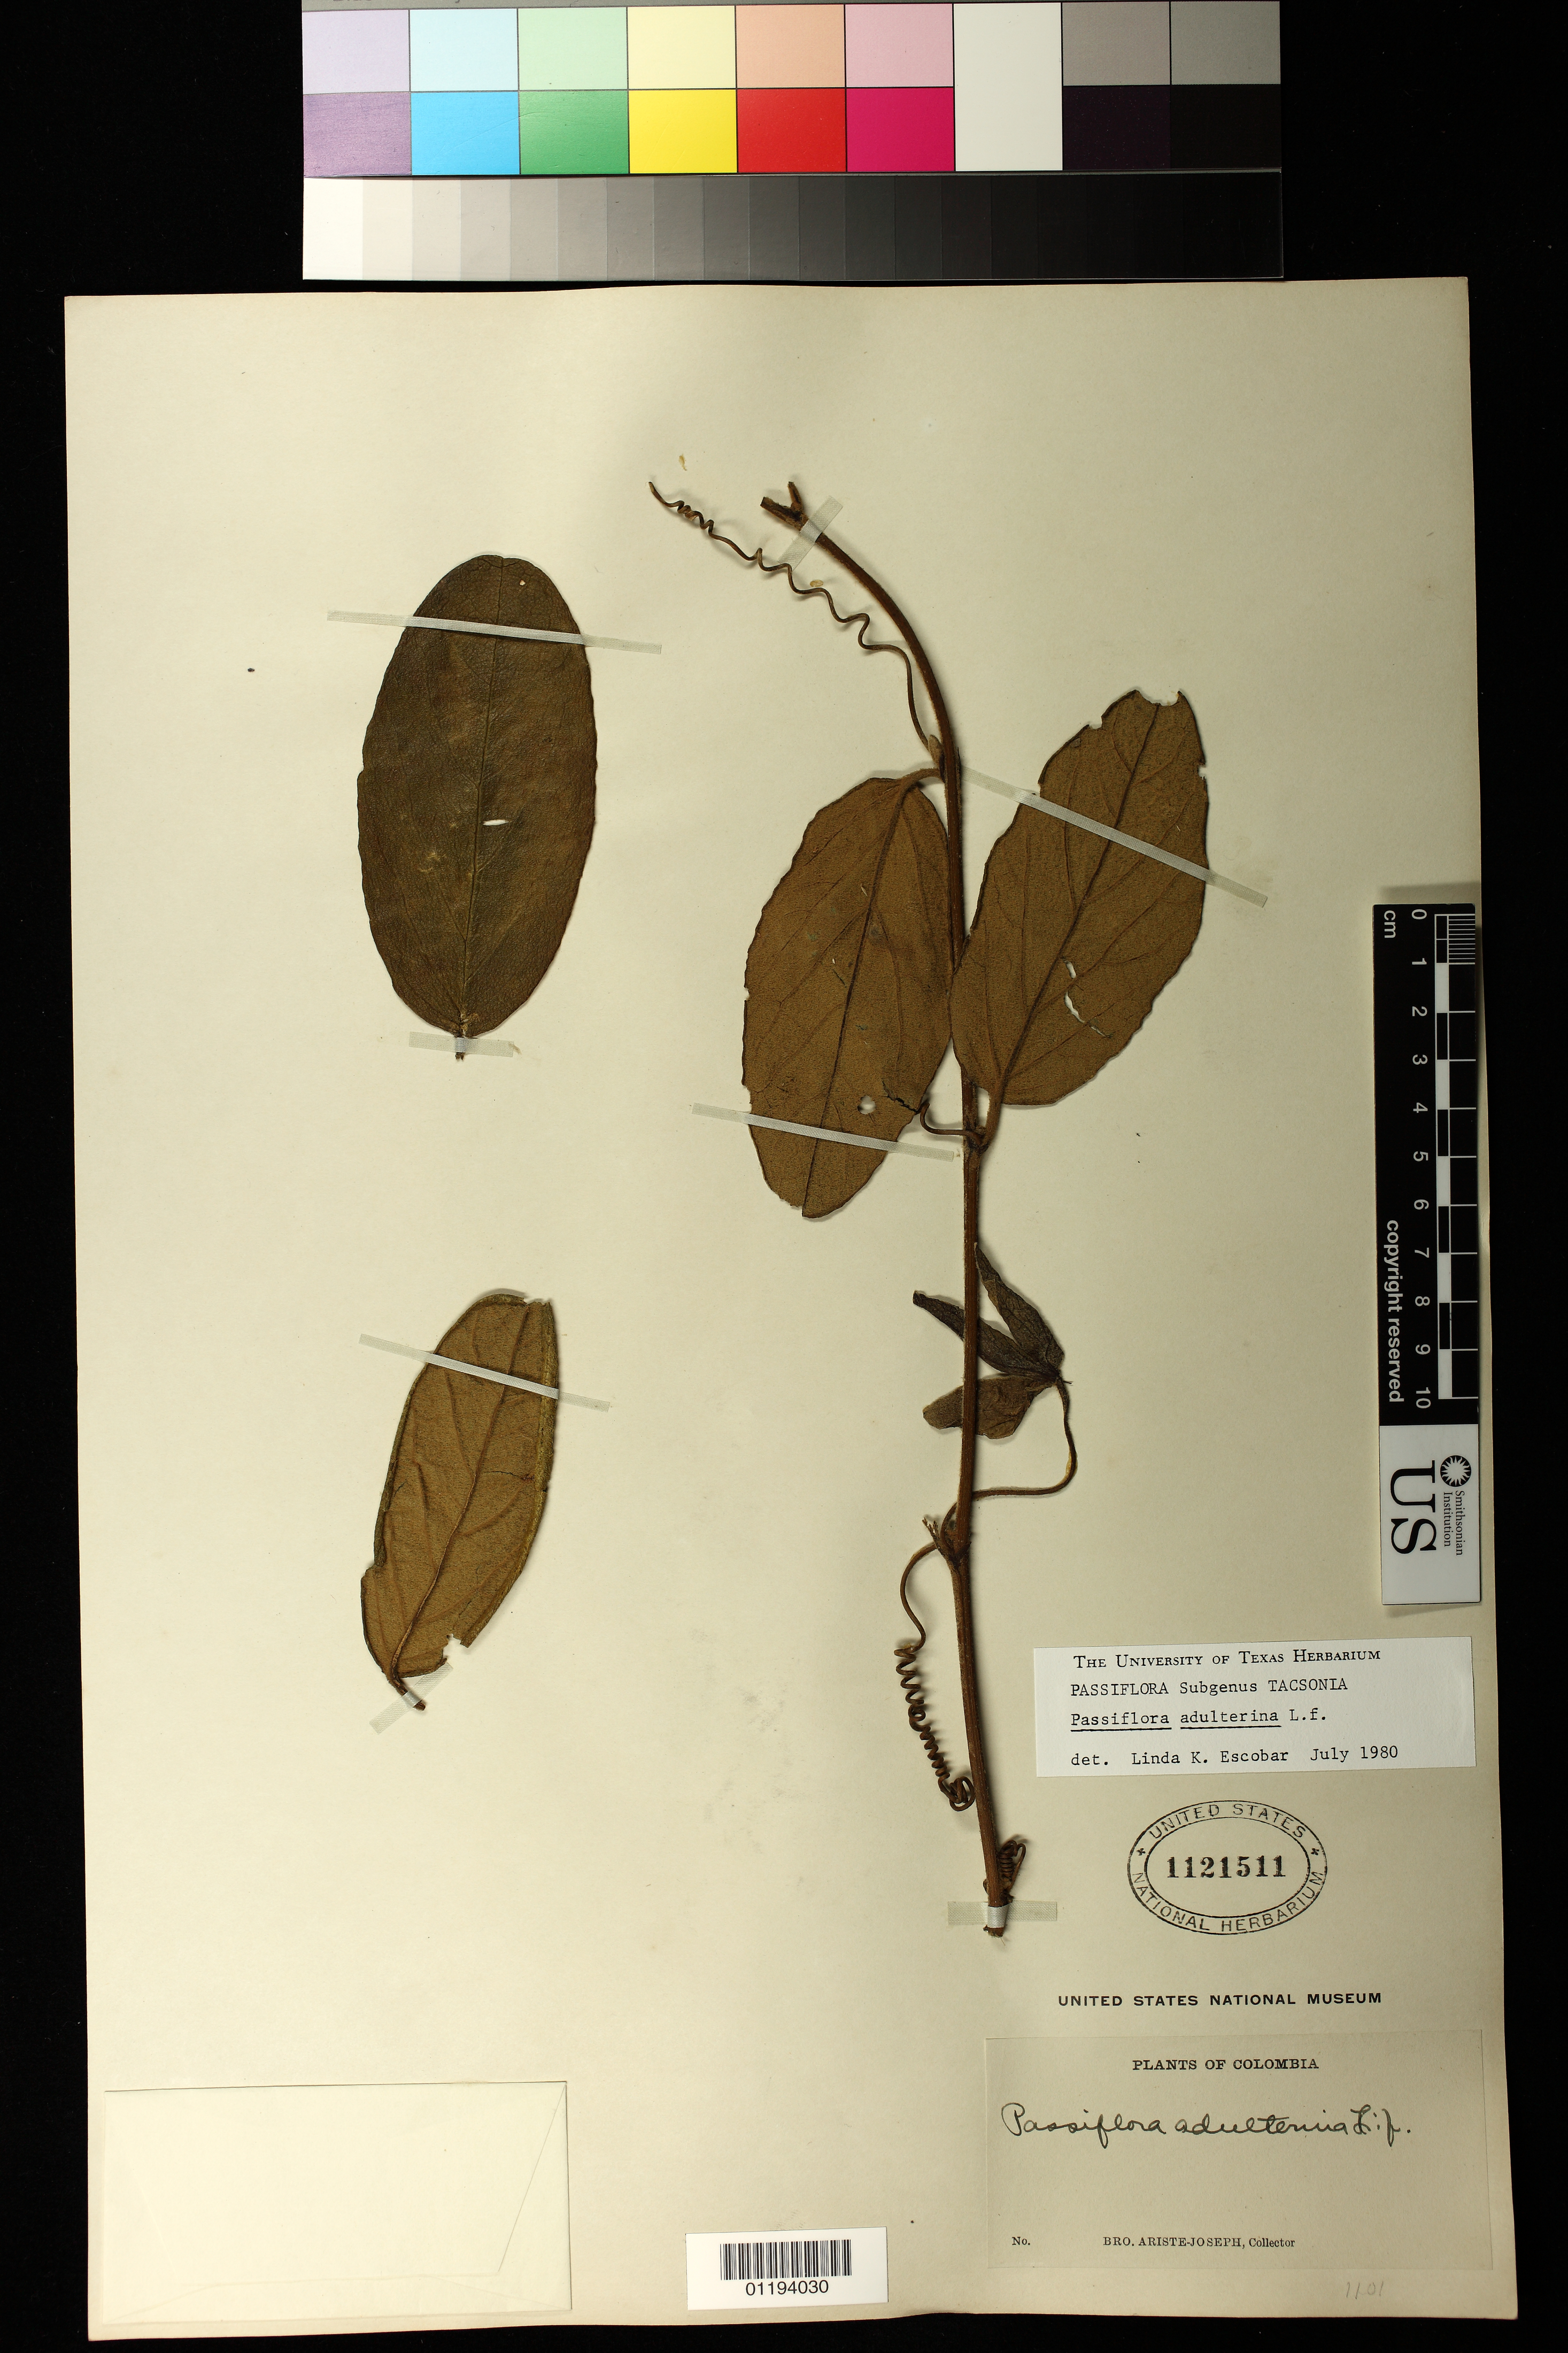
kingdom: Plantae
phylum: Tracheophyta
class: Magnoliopsida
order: Malpighiales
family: Passifloraceae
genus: Passiflora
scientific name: Passiflora adulterina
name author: L. f.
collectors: Bro. Ariste-Joseph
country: Colombia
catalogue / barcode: US 1121511